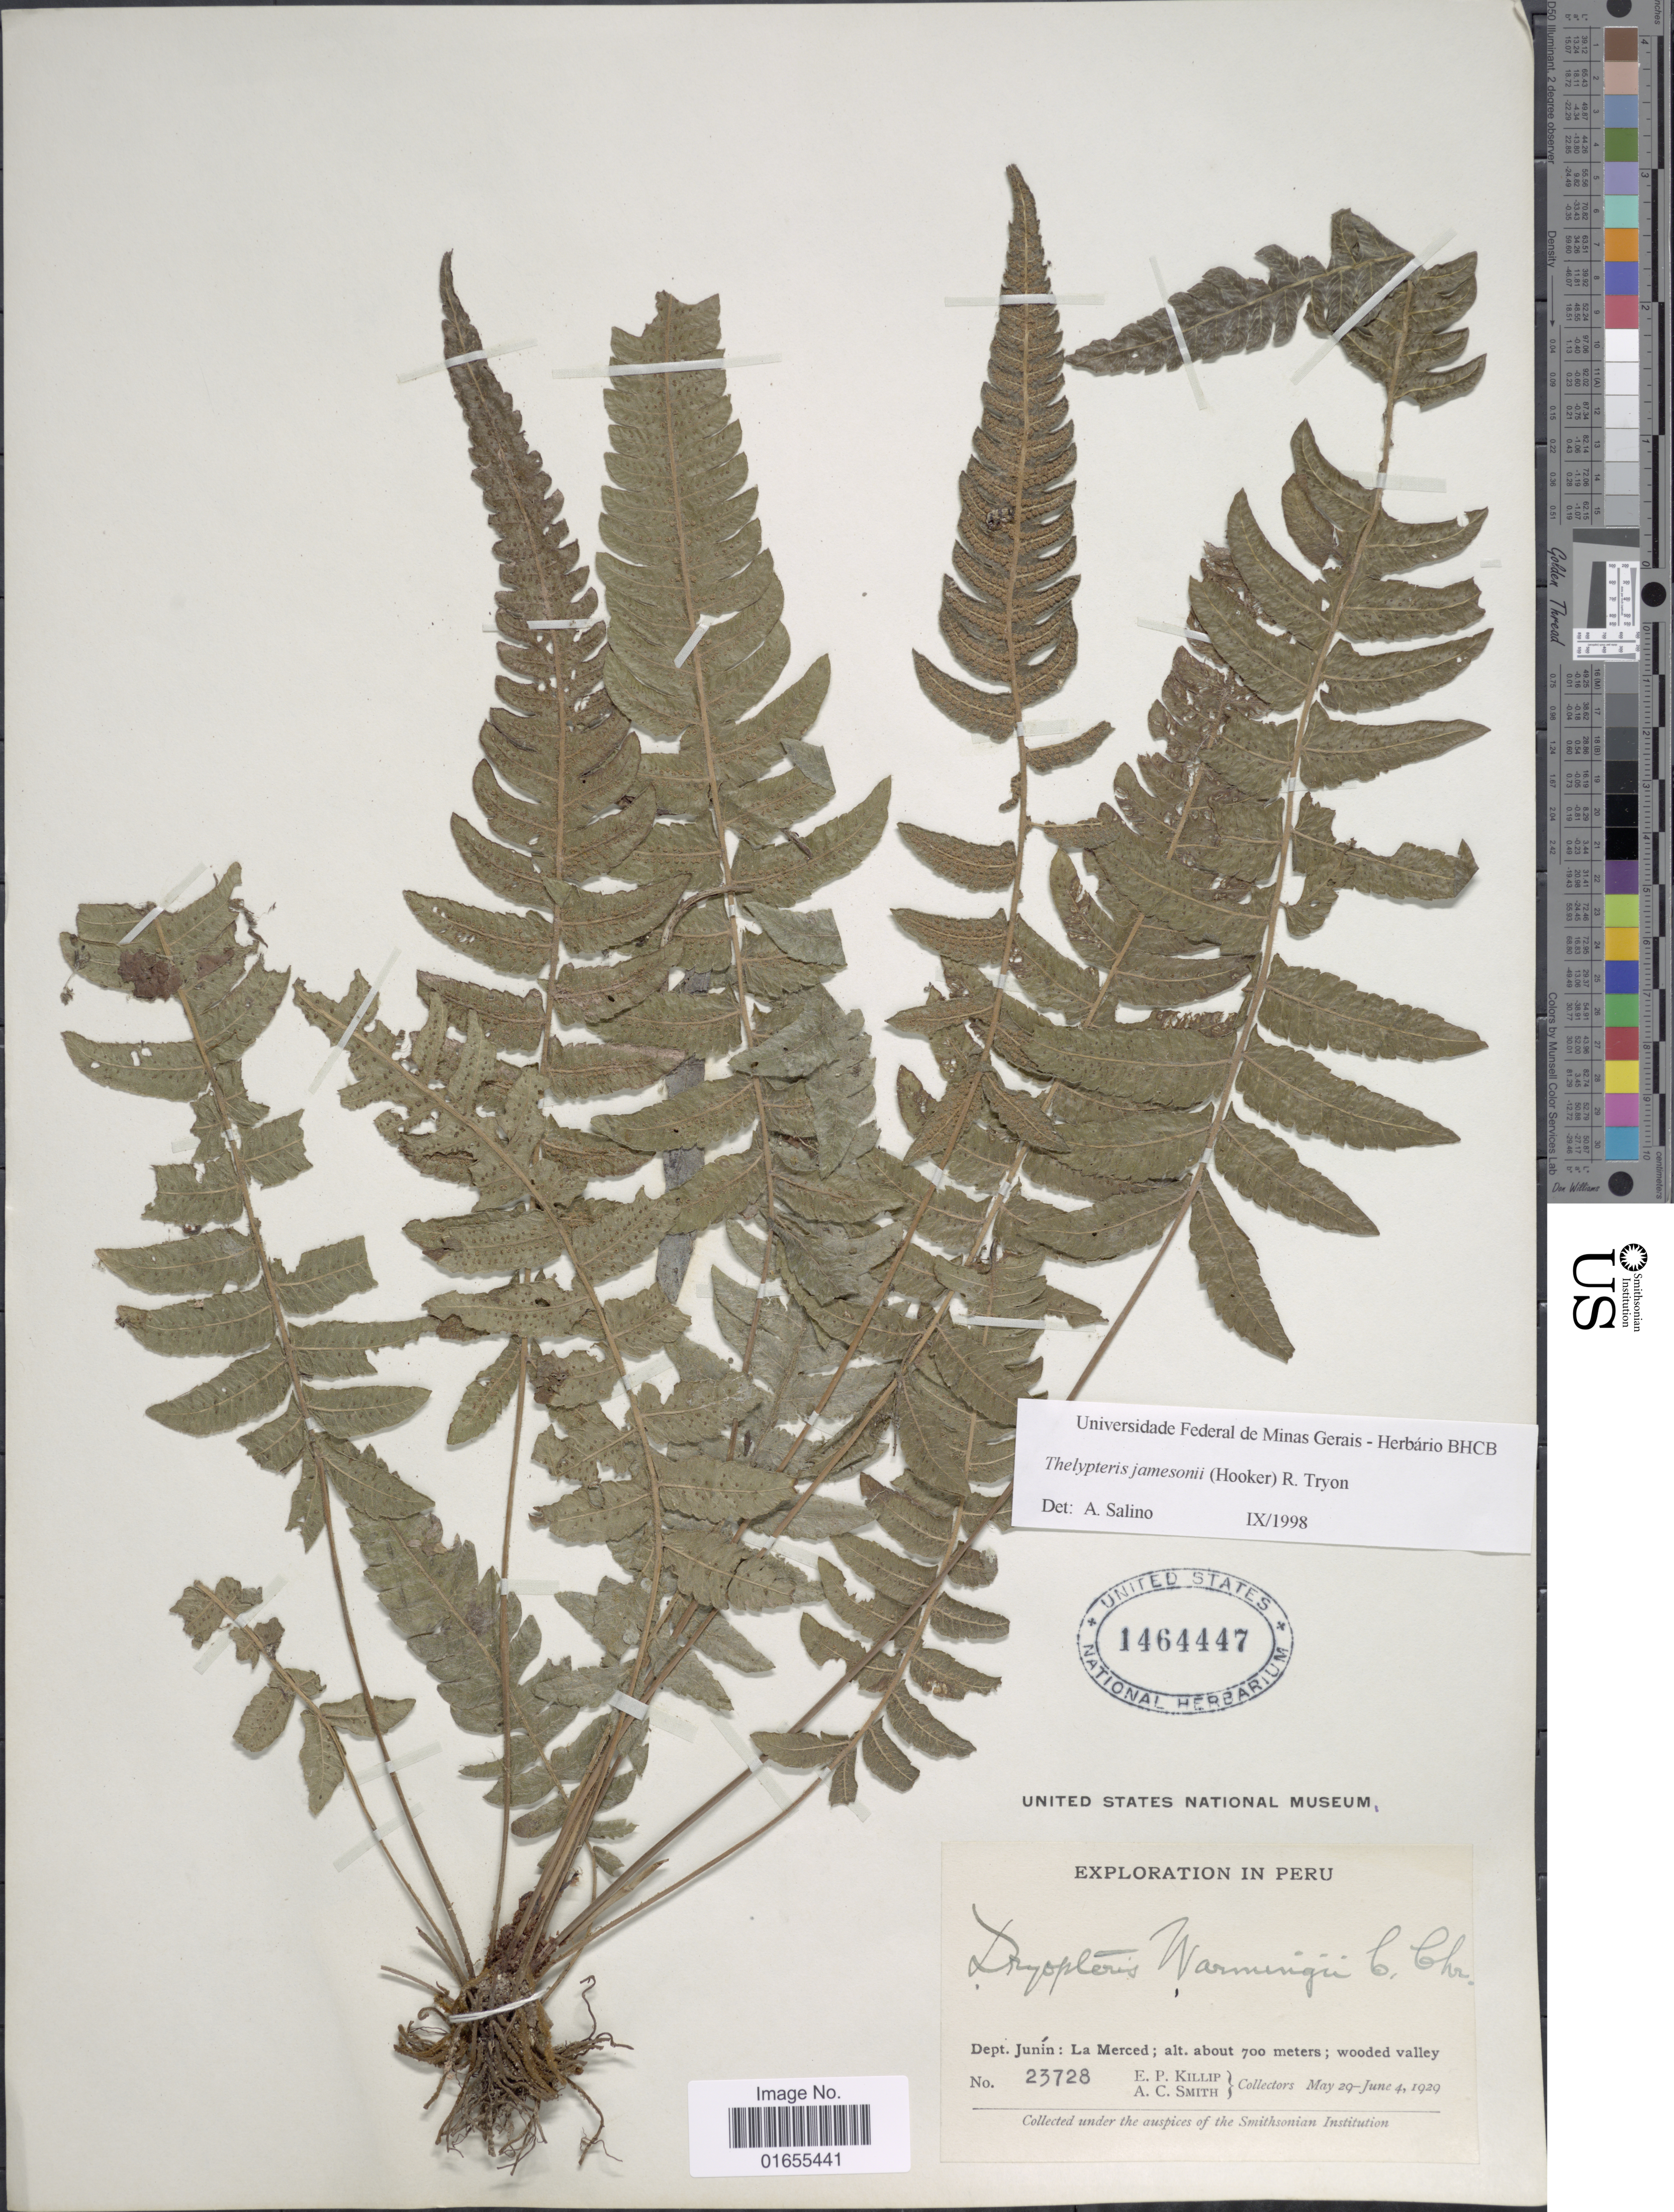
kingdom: Plantae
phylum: Tracheophyta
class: Polypodiopsida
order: Polypodiales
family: Thelypteridaceae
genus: Goniopteris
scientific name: Goniopteris jamesonii (Hook. f.) comb. nov., ined 2015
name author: (Hook. f.)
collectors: E. P. Killip & A. C. Smith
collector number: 23728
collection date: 1929-05-29/1929-06-04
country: Peru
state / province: Junín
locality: La Merced; wooded valley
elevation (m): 700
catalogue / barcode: US 1464447